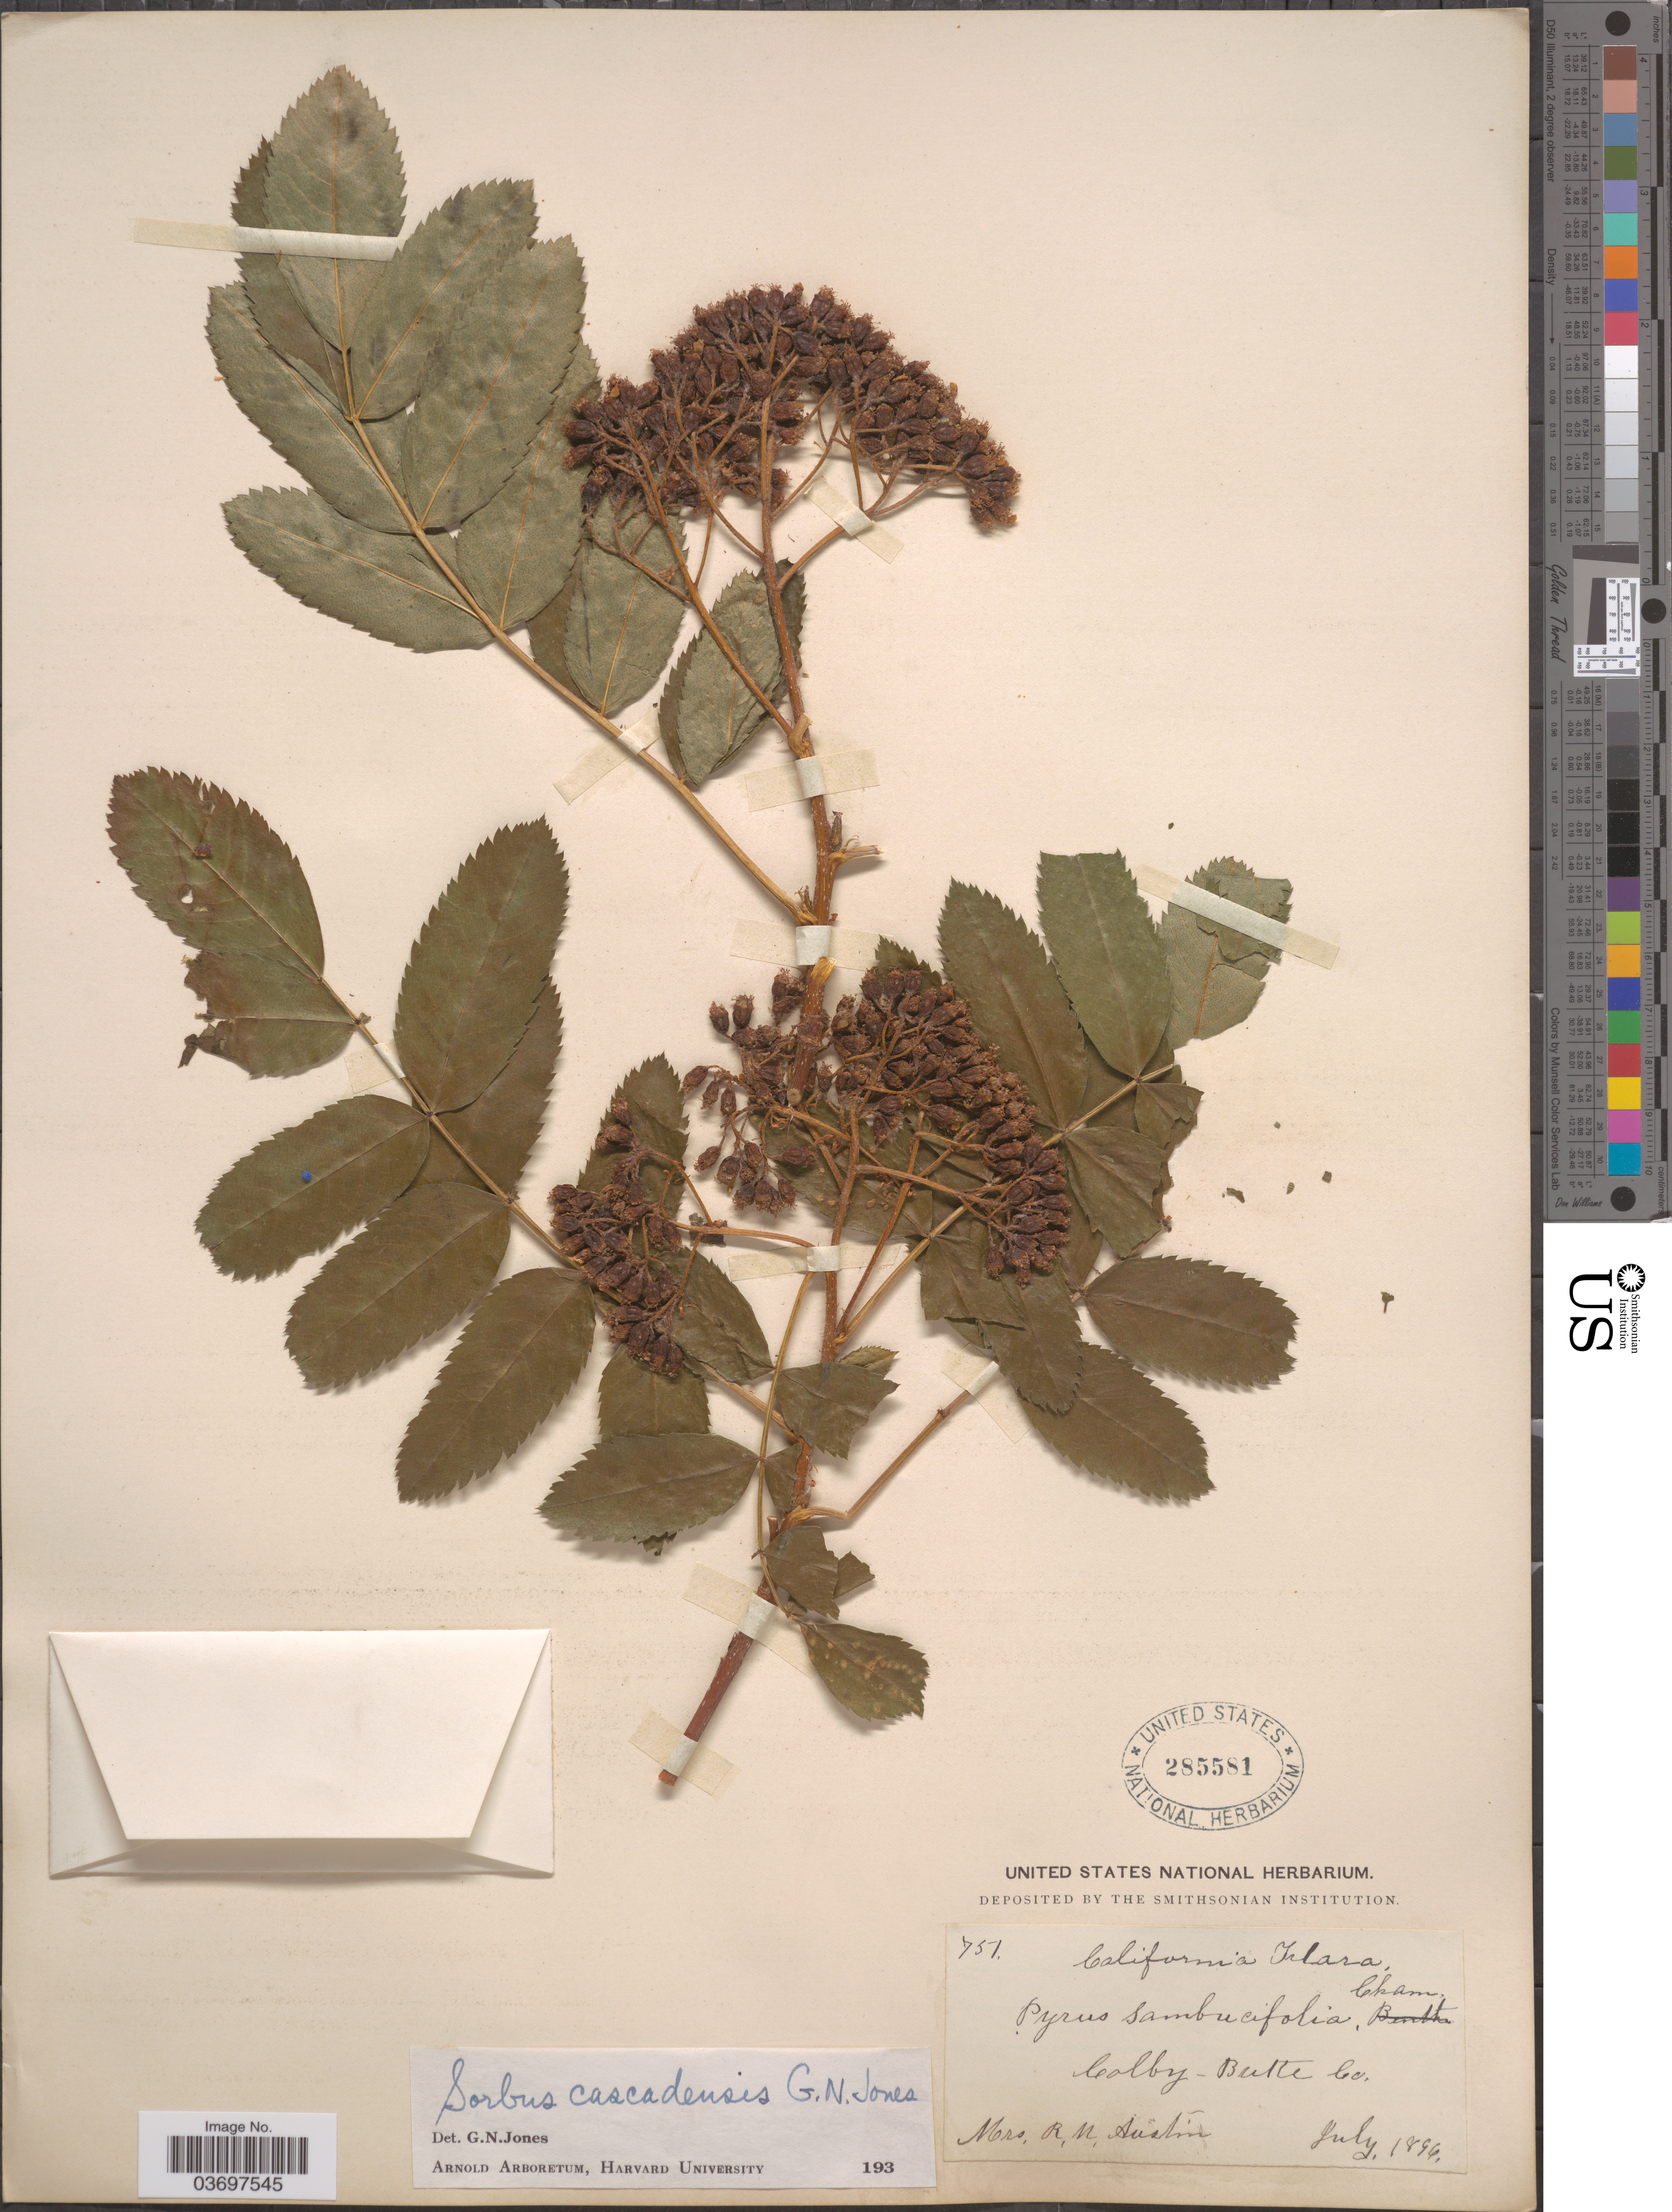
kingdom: Plantae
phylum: Tracheophyta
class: Magnoliopsida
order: Rosales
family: Rosaceae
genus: Sorbus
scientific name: Sorbus cascadensis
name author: G.N. Jones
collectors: R. Austin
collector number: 751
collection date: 1896-07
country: United States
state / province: California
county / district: Butte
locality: Colby - Butte Co.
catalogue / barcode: US 285581